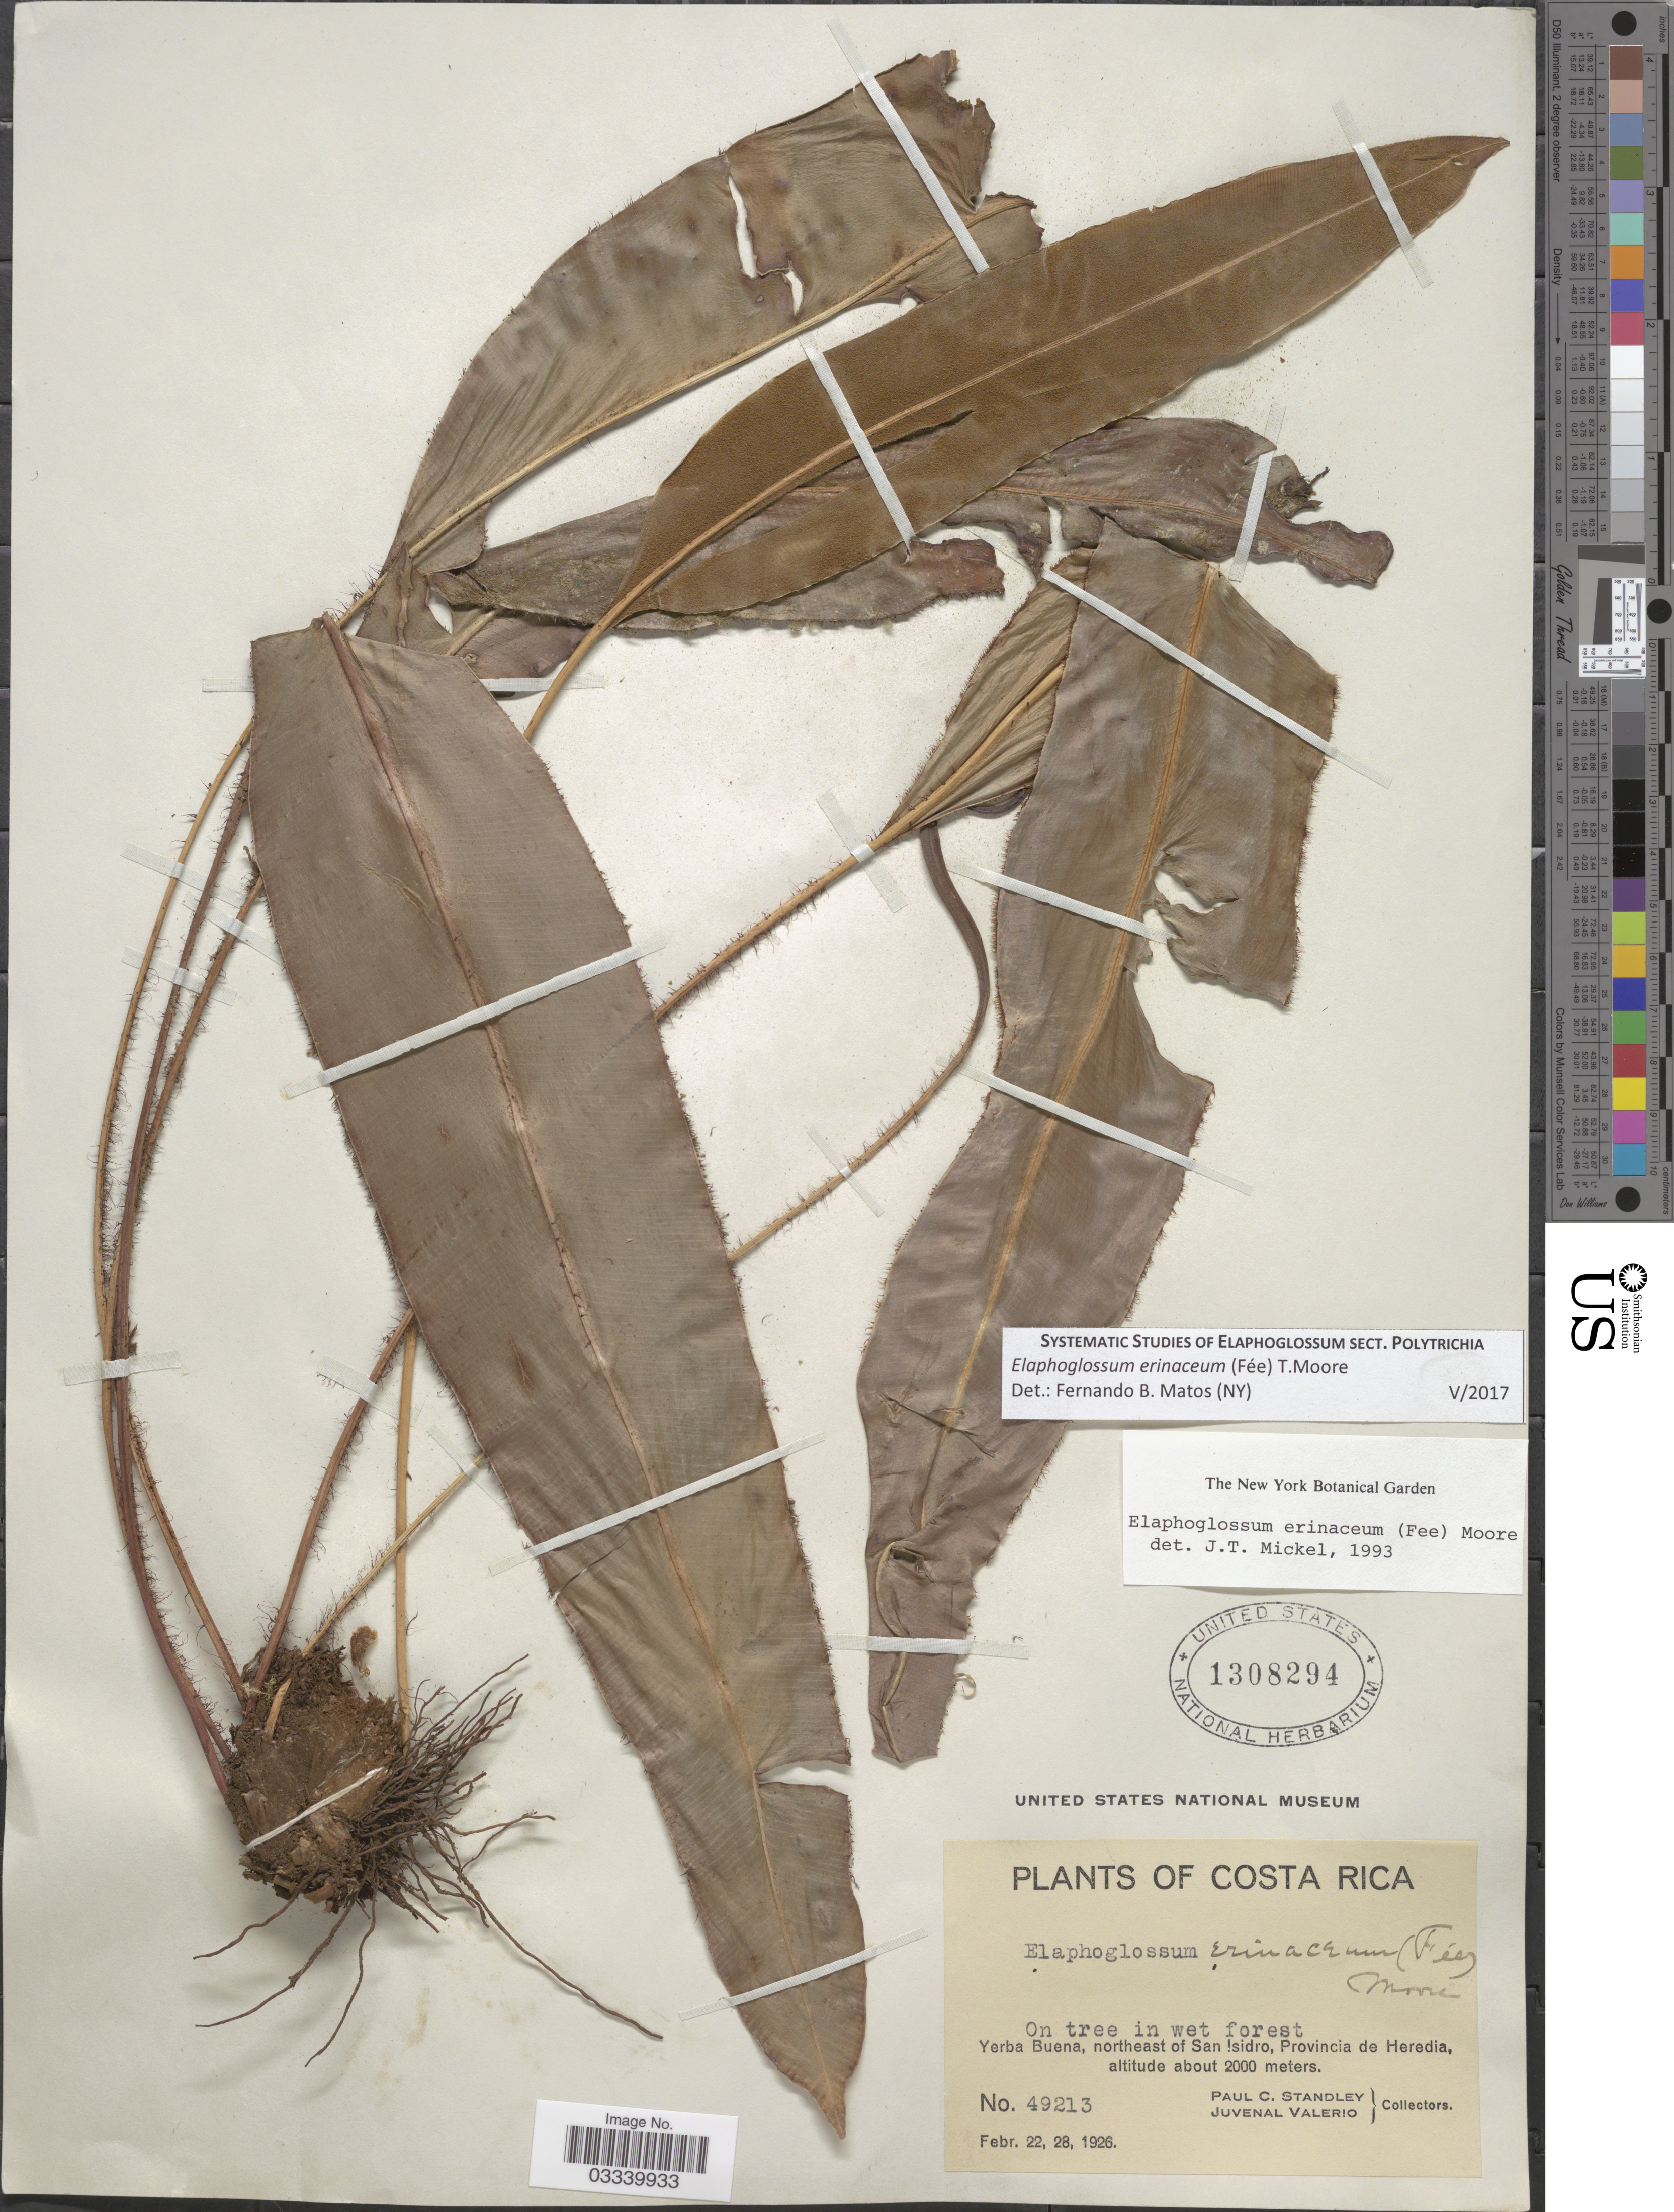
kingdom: Plantae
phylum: Tracheophyta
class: Polypodiopsida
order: Polypodiales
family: Dryopteridaceae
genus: Elaphoglossum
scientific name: Elaphoglossum erinaceum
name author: (Fée) T. Moore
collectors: P. C. Standley & J. Valerio R.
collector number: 49213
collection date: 1926-02-22/1926-02-28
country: Costa Rica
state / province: Heredia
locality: Yerba Buena, northeast of San Isidro.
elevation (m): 2000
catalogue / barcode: US 1308294